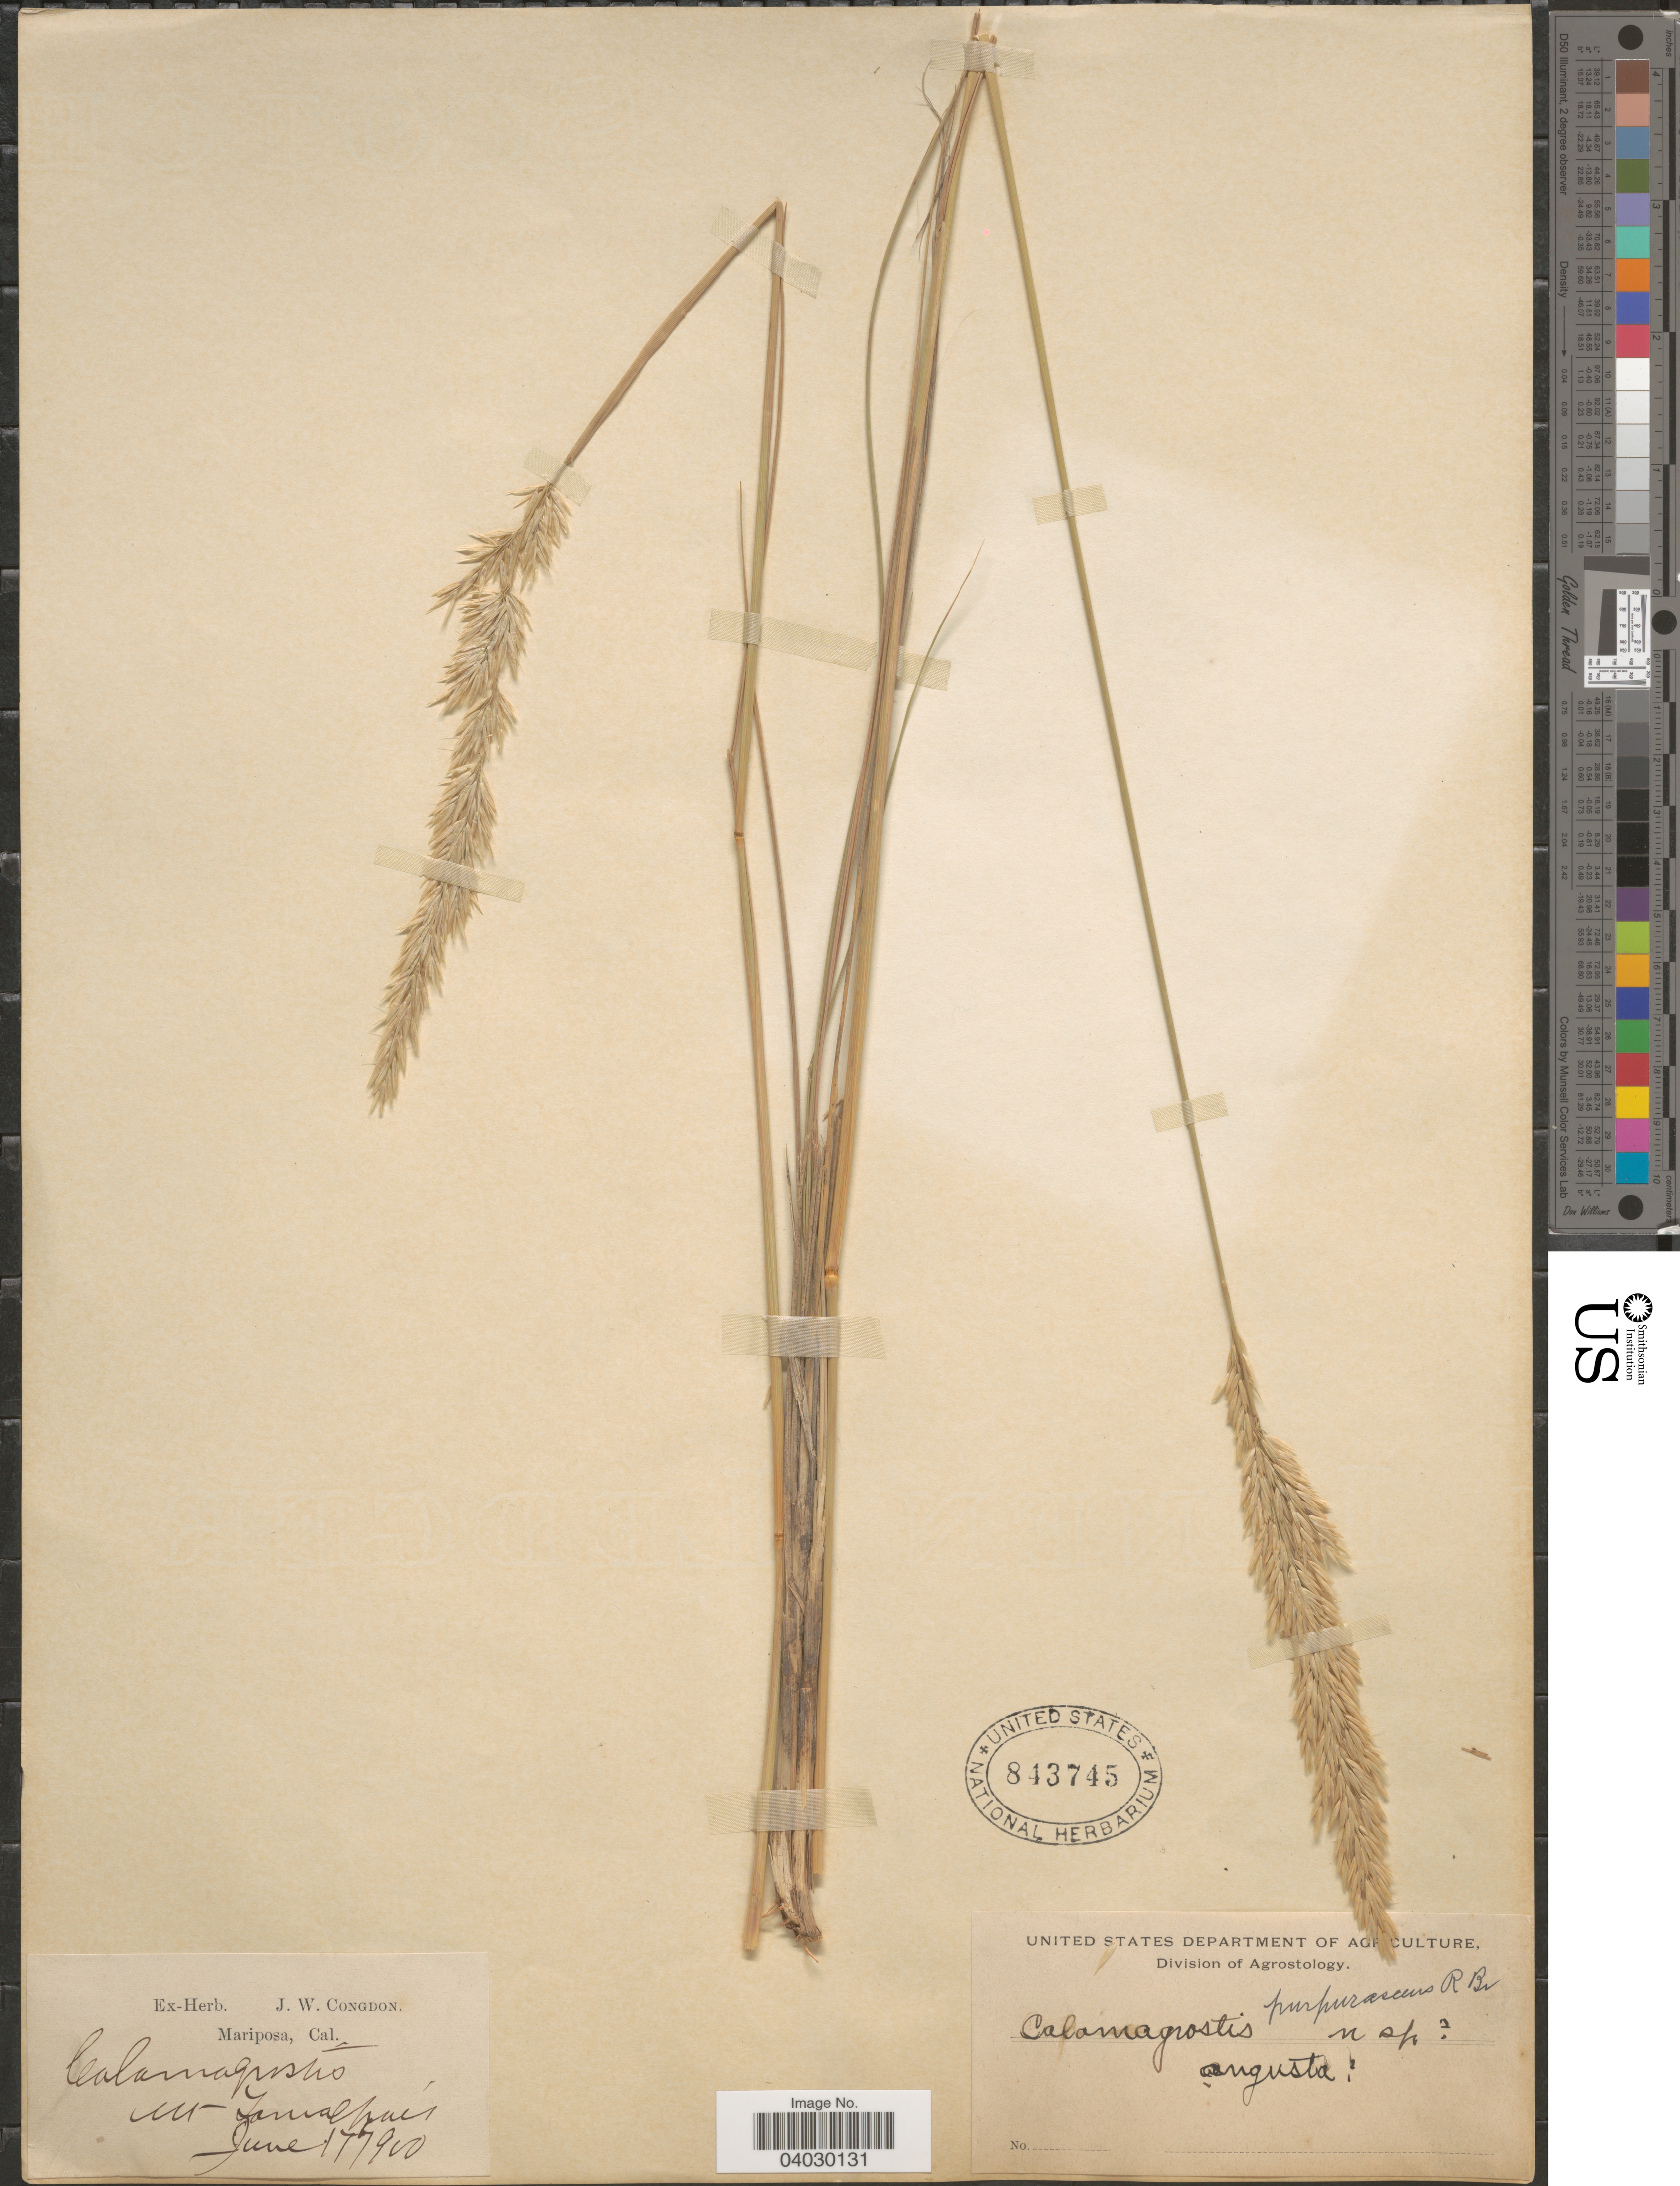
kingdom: Plantae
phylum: Tracheophyta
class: Liliopsida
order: Poales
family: Poaceae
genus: Calamagrostis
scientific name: Calamagrostis ophitidis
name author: (J.T. Howell) Nygren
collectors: ex herb. J. W. Congdon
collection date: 1900-06-17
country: United States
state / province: California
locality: Mt Tamalpais.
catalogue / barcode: US 843745